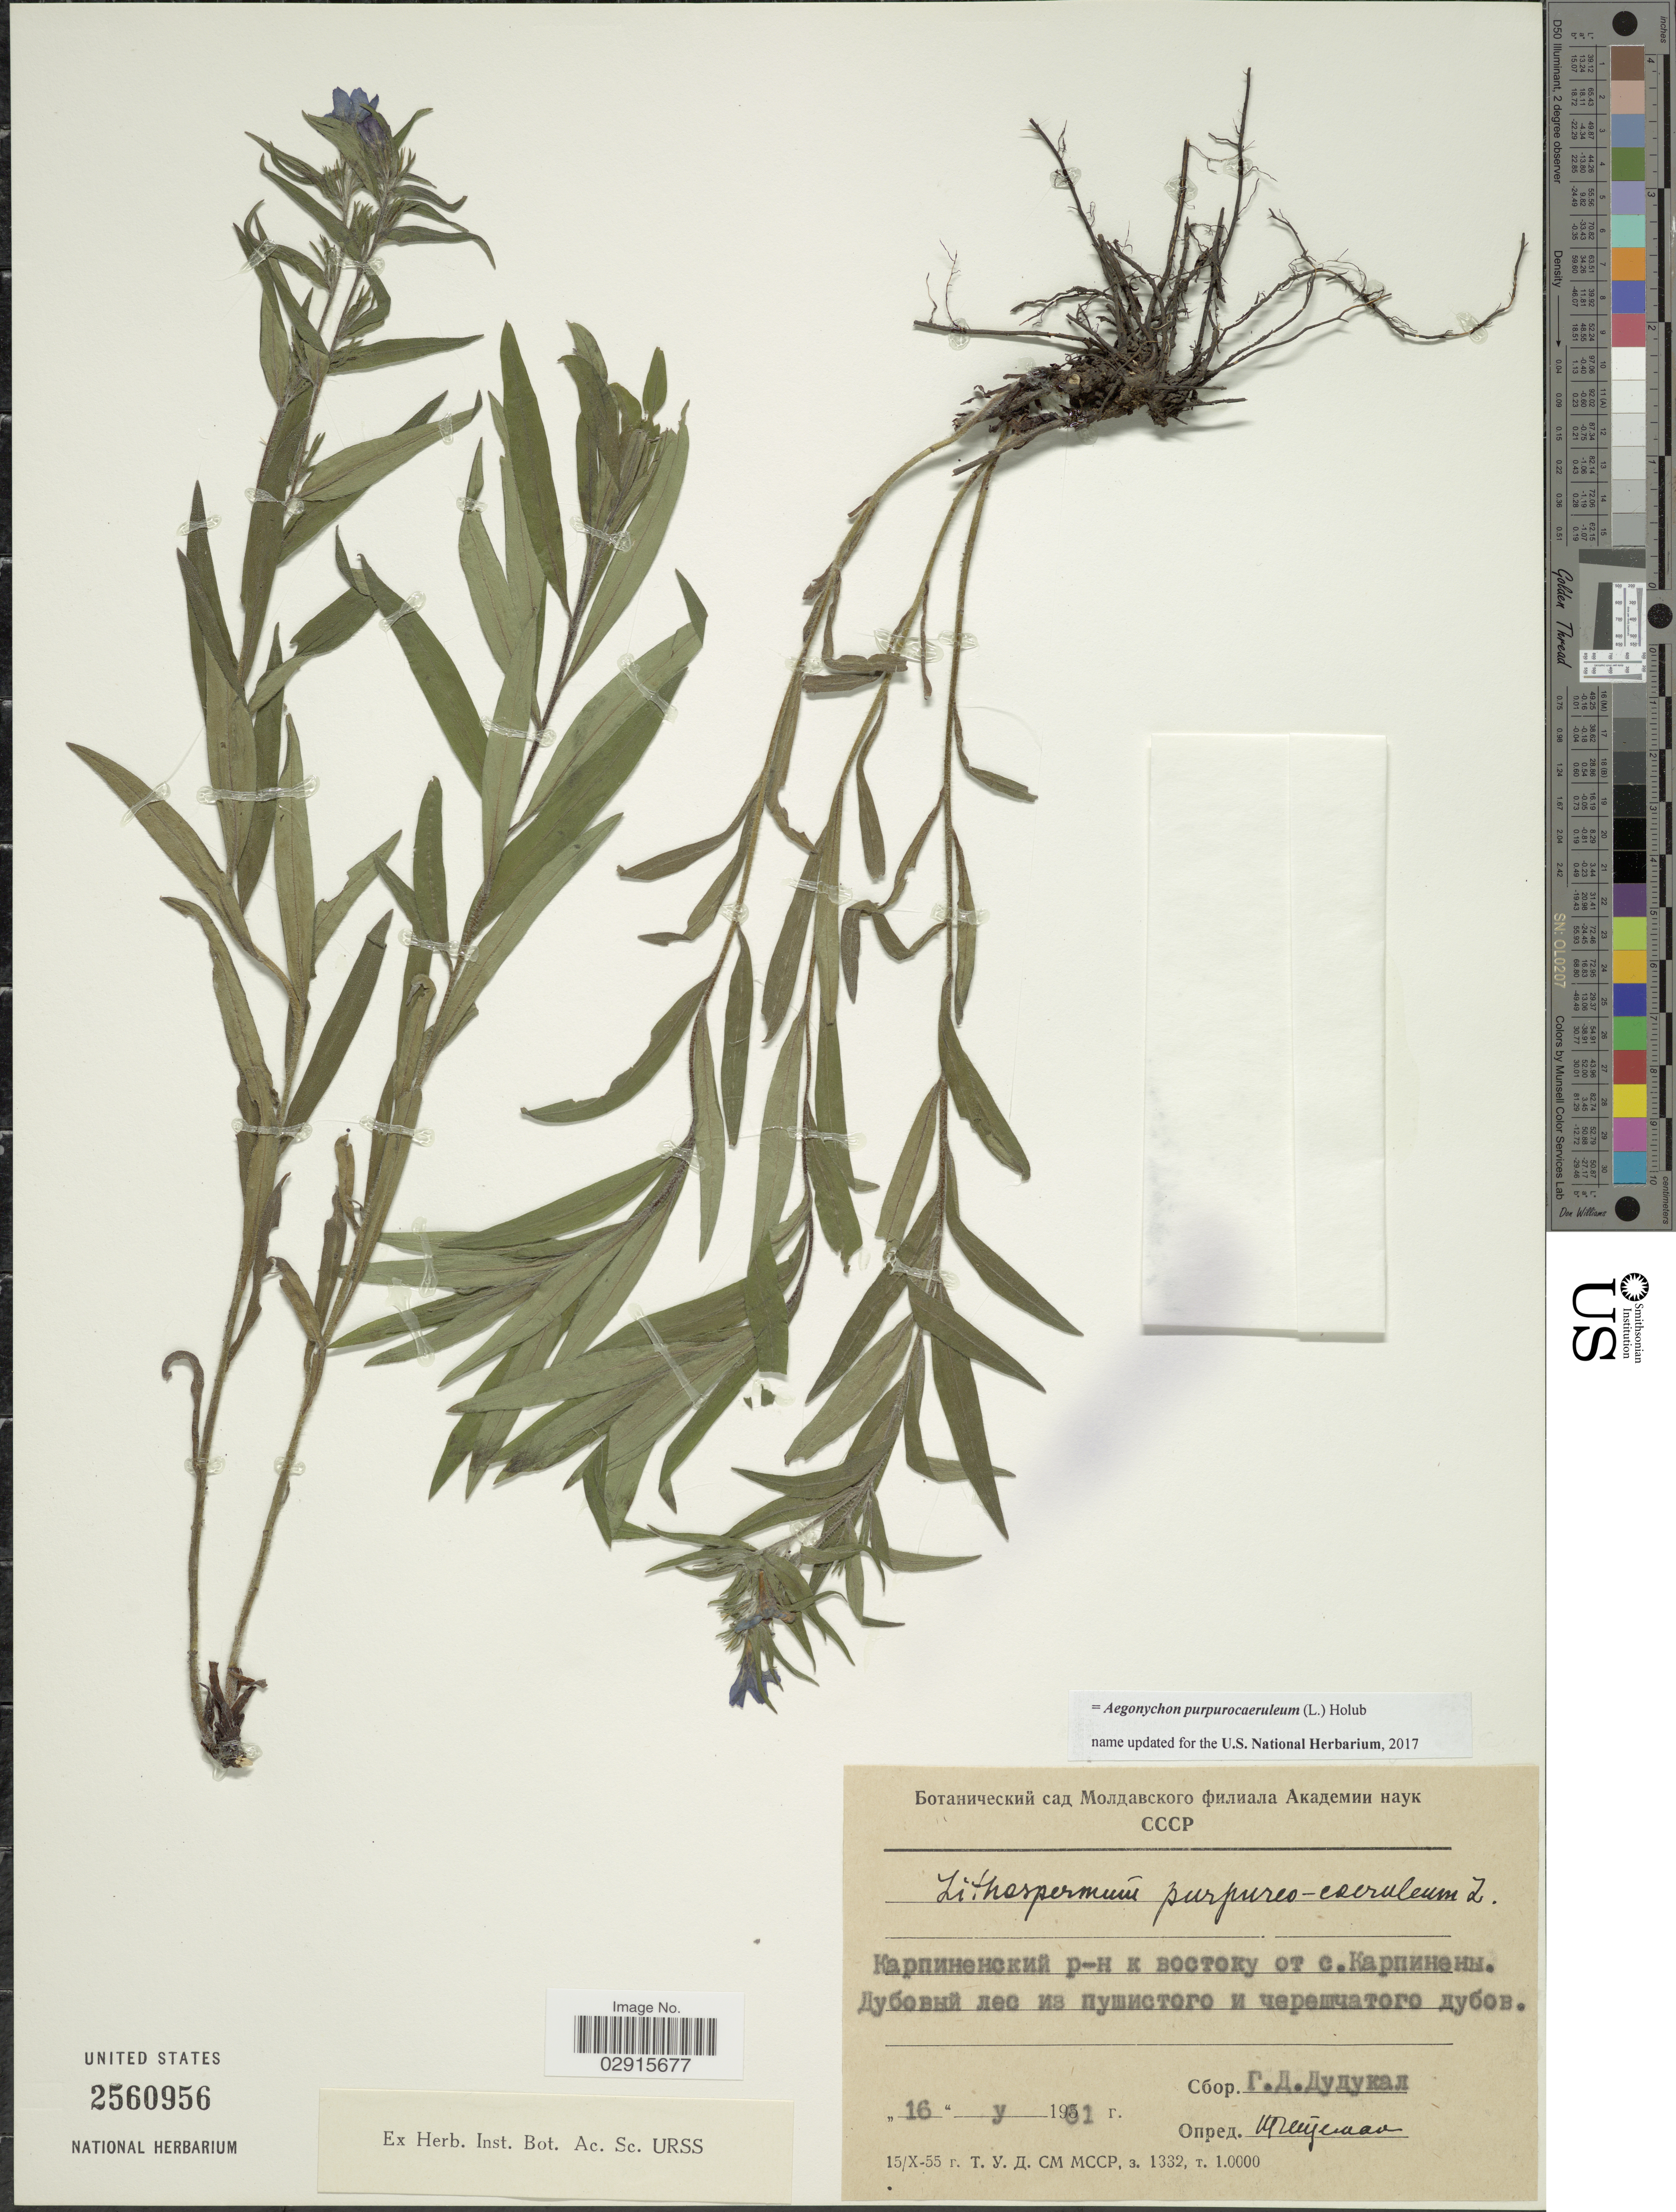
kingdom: Plantae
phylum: Tracheophyta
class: Magnoliopsida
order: Boraginales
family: Boraginaceae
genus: Aegonychon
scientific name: Aegonychon purpurocaeruleum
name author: (L.) Holub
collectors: G. Dudukal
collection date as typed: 16 y 1961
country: Moldova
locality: E of village Kapnineny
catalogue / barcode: US 2560956